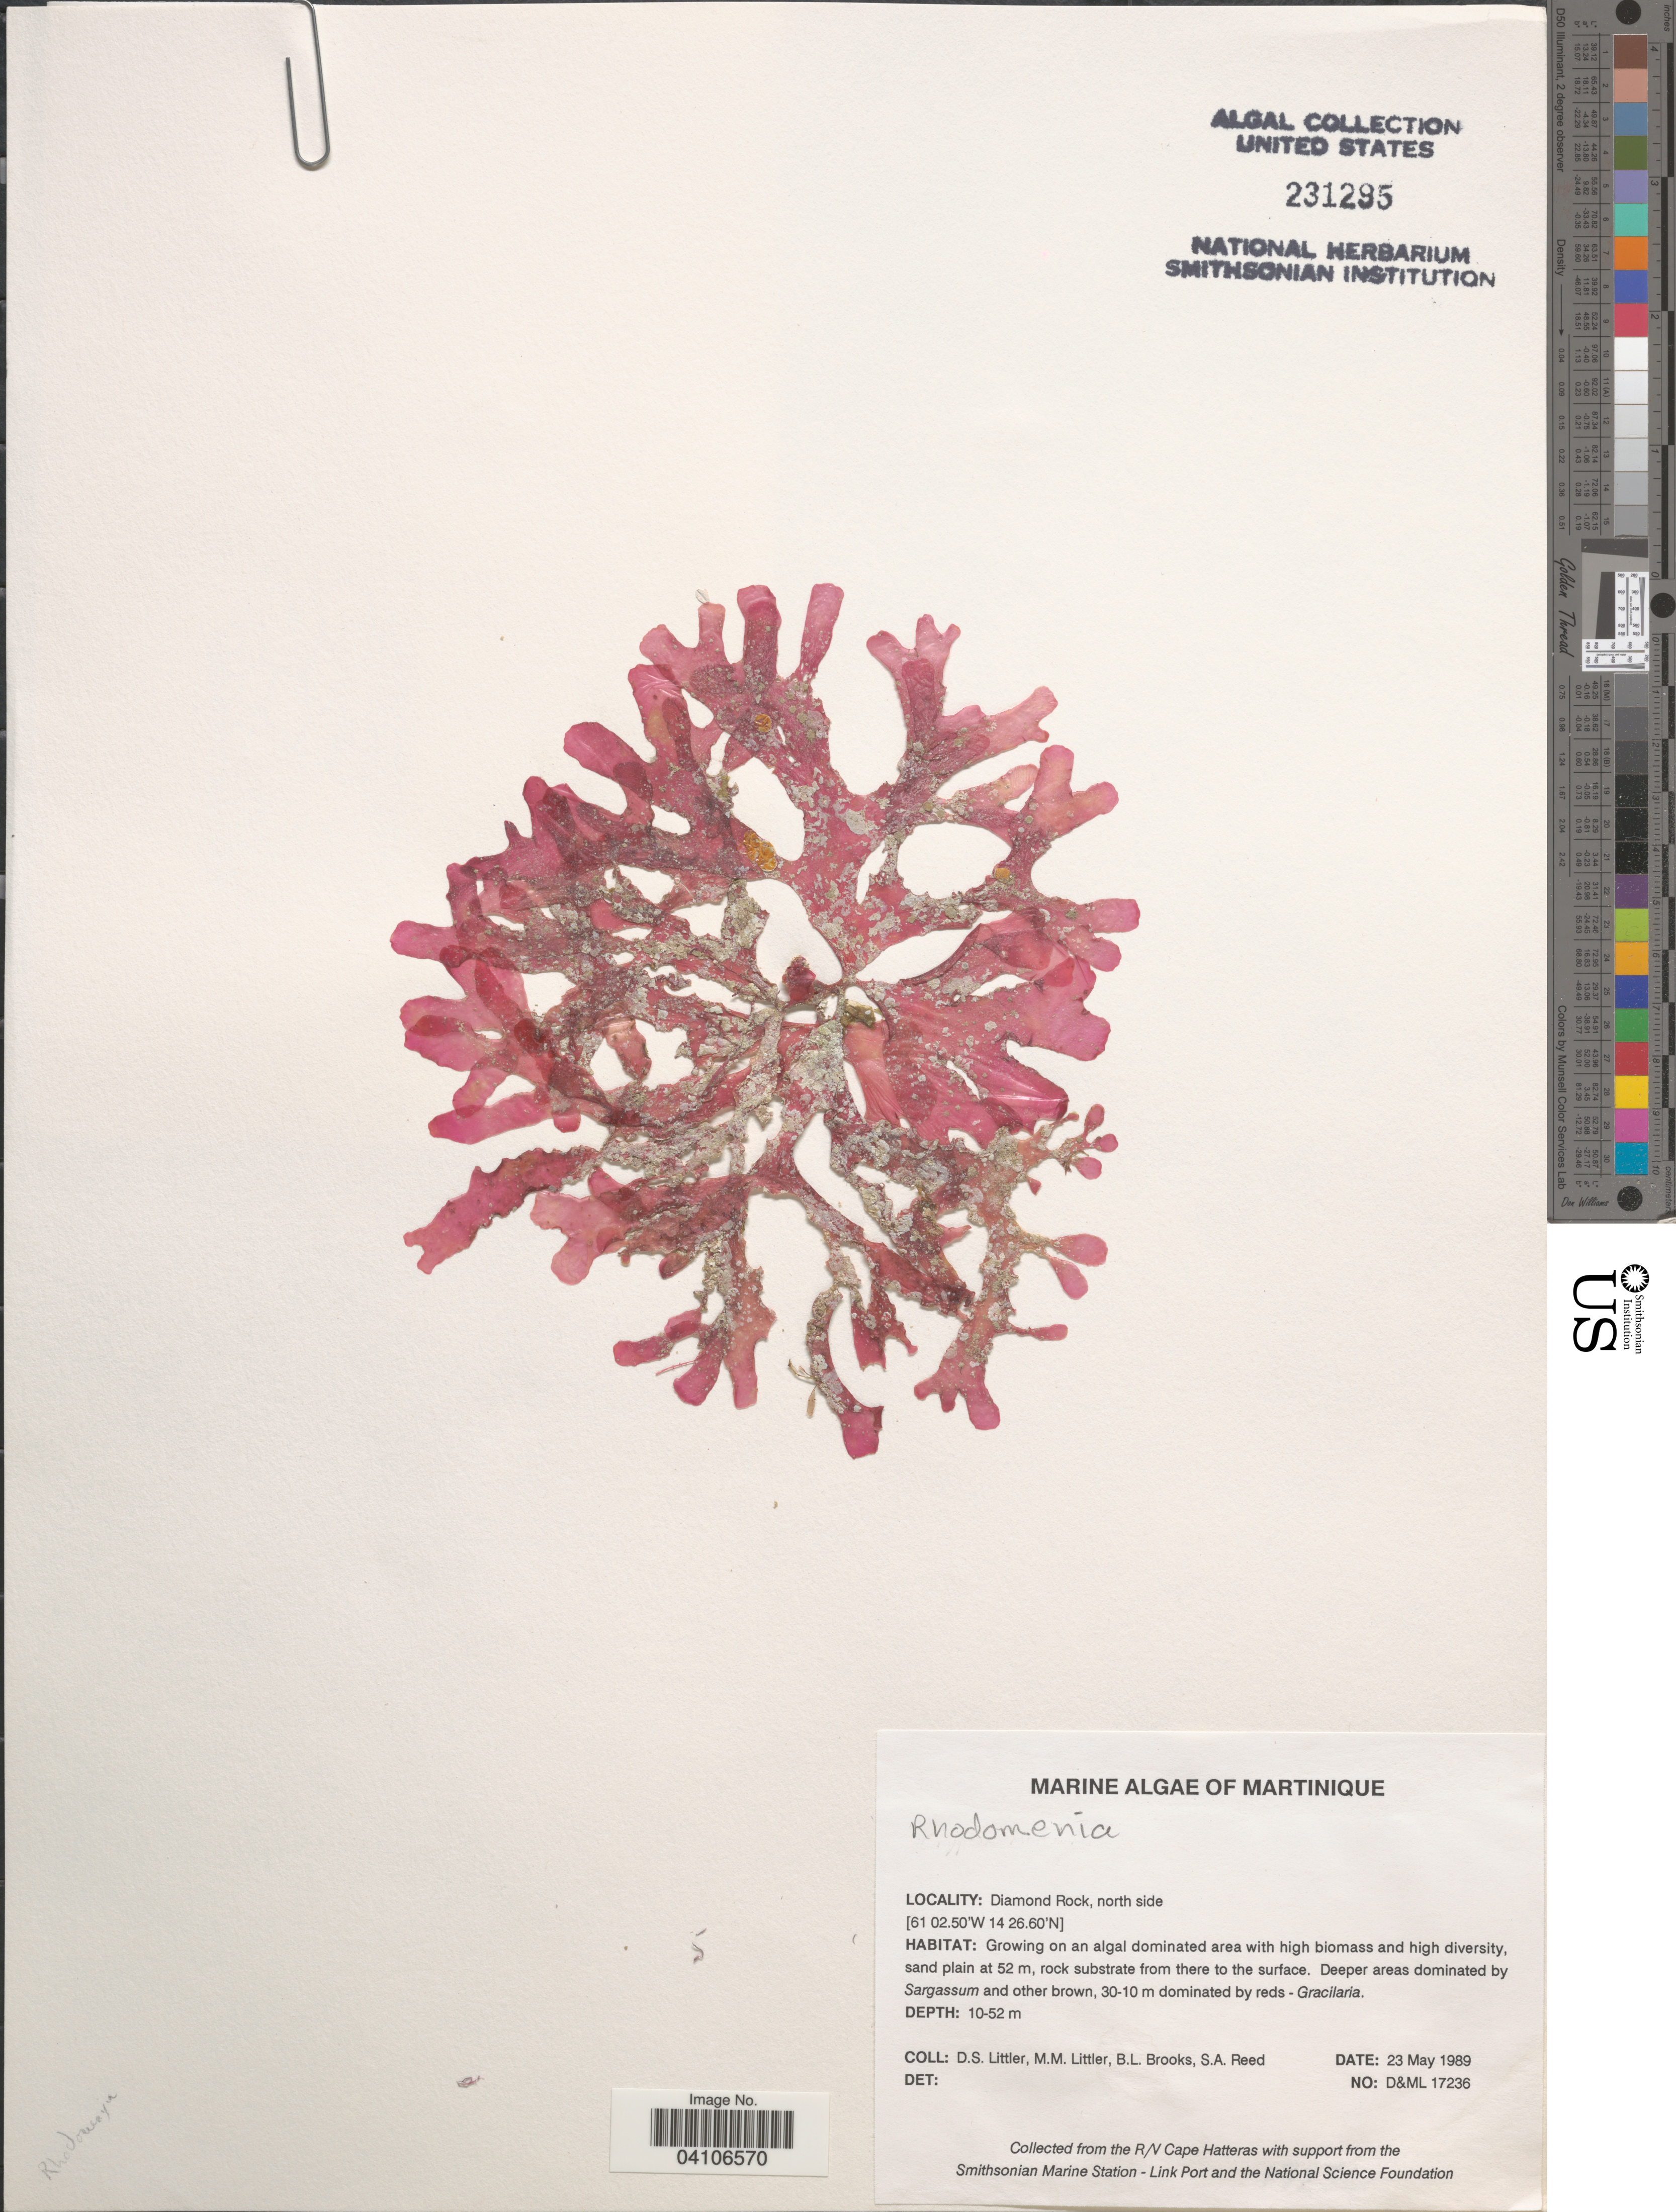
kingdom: Plantae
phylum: Rhodophyta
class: Florideophyceae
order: Rhodymeniales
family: Rhodymeniaceae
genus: Rhodymenia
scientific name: Rhodymenia sp.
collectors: D. S. Littler, B. Brooks & S. Reed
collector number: D&ML 17236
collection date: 1989-05-23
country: Martinique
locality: Diamond Rock, north side.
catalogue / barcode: US 231295